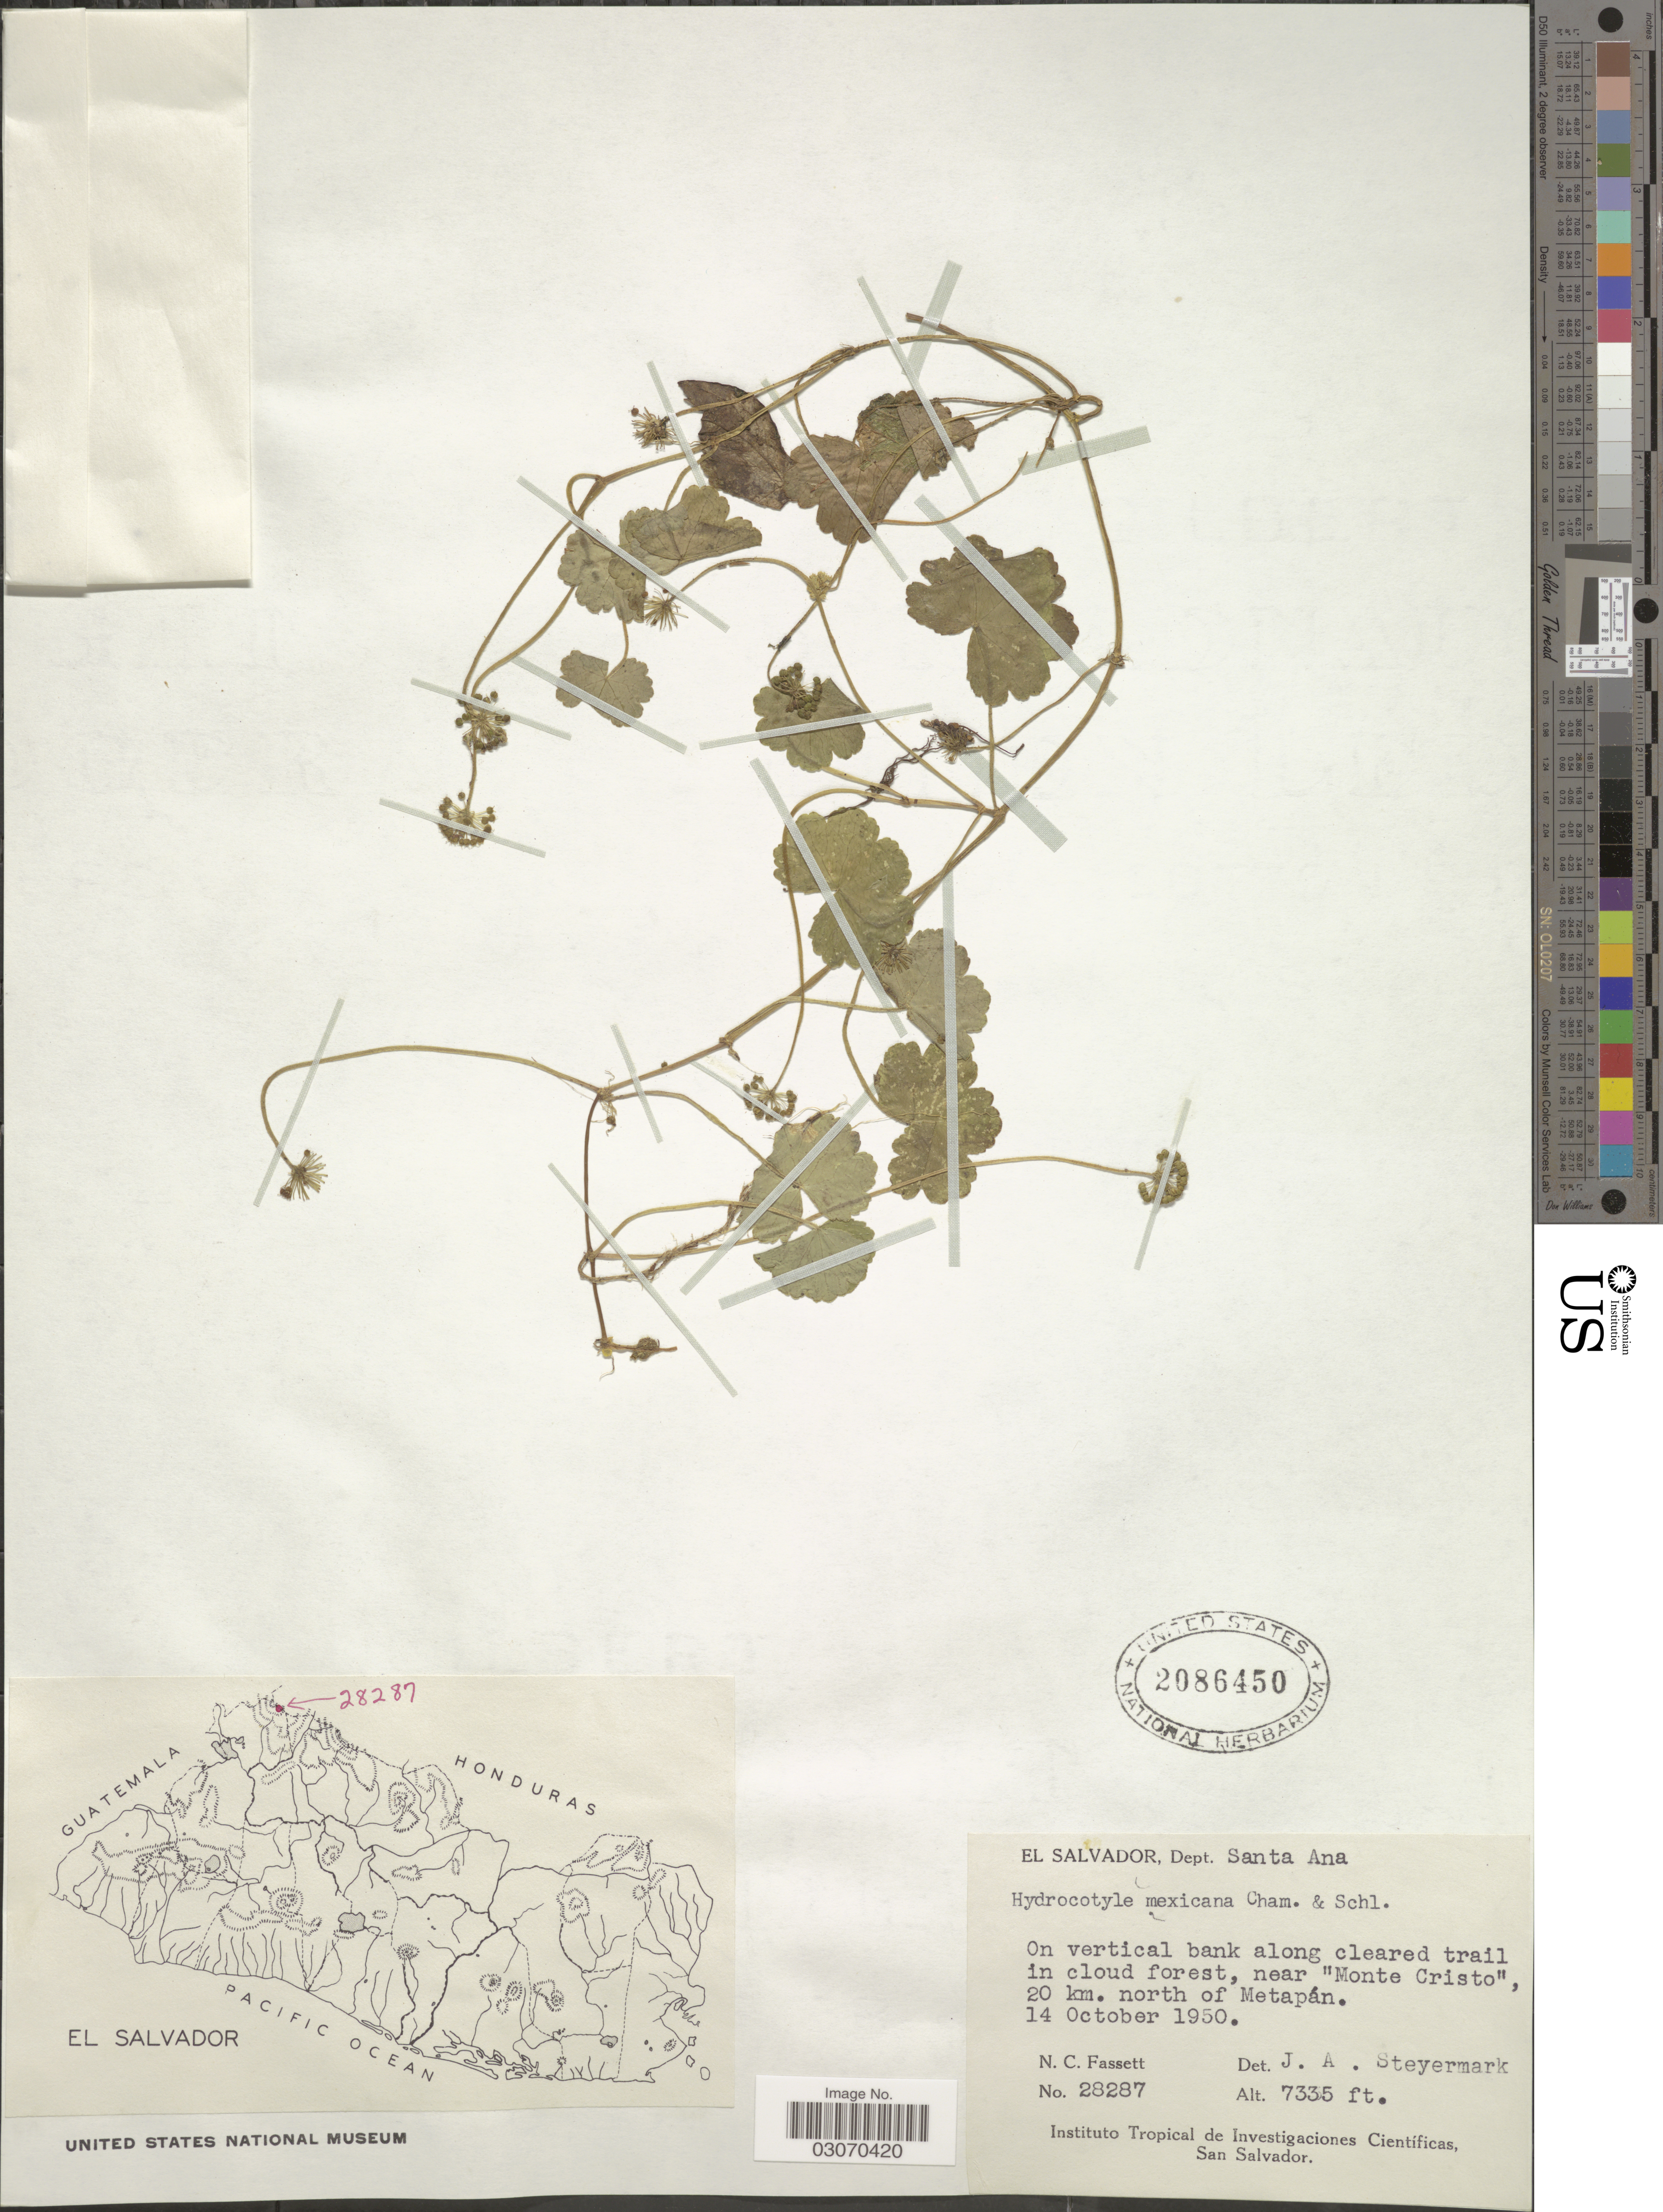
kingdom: Plantae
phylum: Tracheophyta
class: Magnoliopsida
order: Apiales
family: Araliaceae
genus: Hydrocotyle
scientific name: Hydrocotyle mexicana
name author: Schltdl. & Cham.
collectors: N. C. Fassett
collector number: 28287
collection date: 1950-10-14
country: El Salvador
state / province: Santa Ana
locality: Dept. Santa Ana, near "Monte Crsito", 20 km. north of Metapán.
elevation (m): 2236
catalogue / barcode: US 2086450